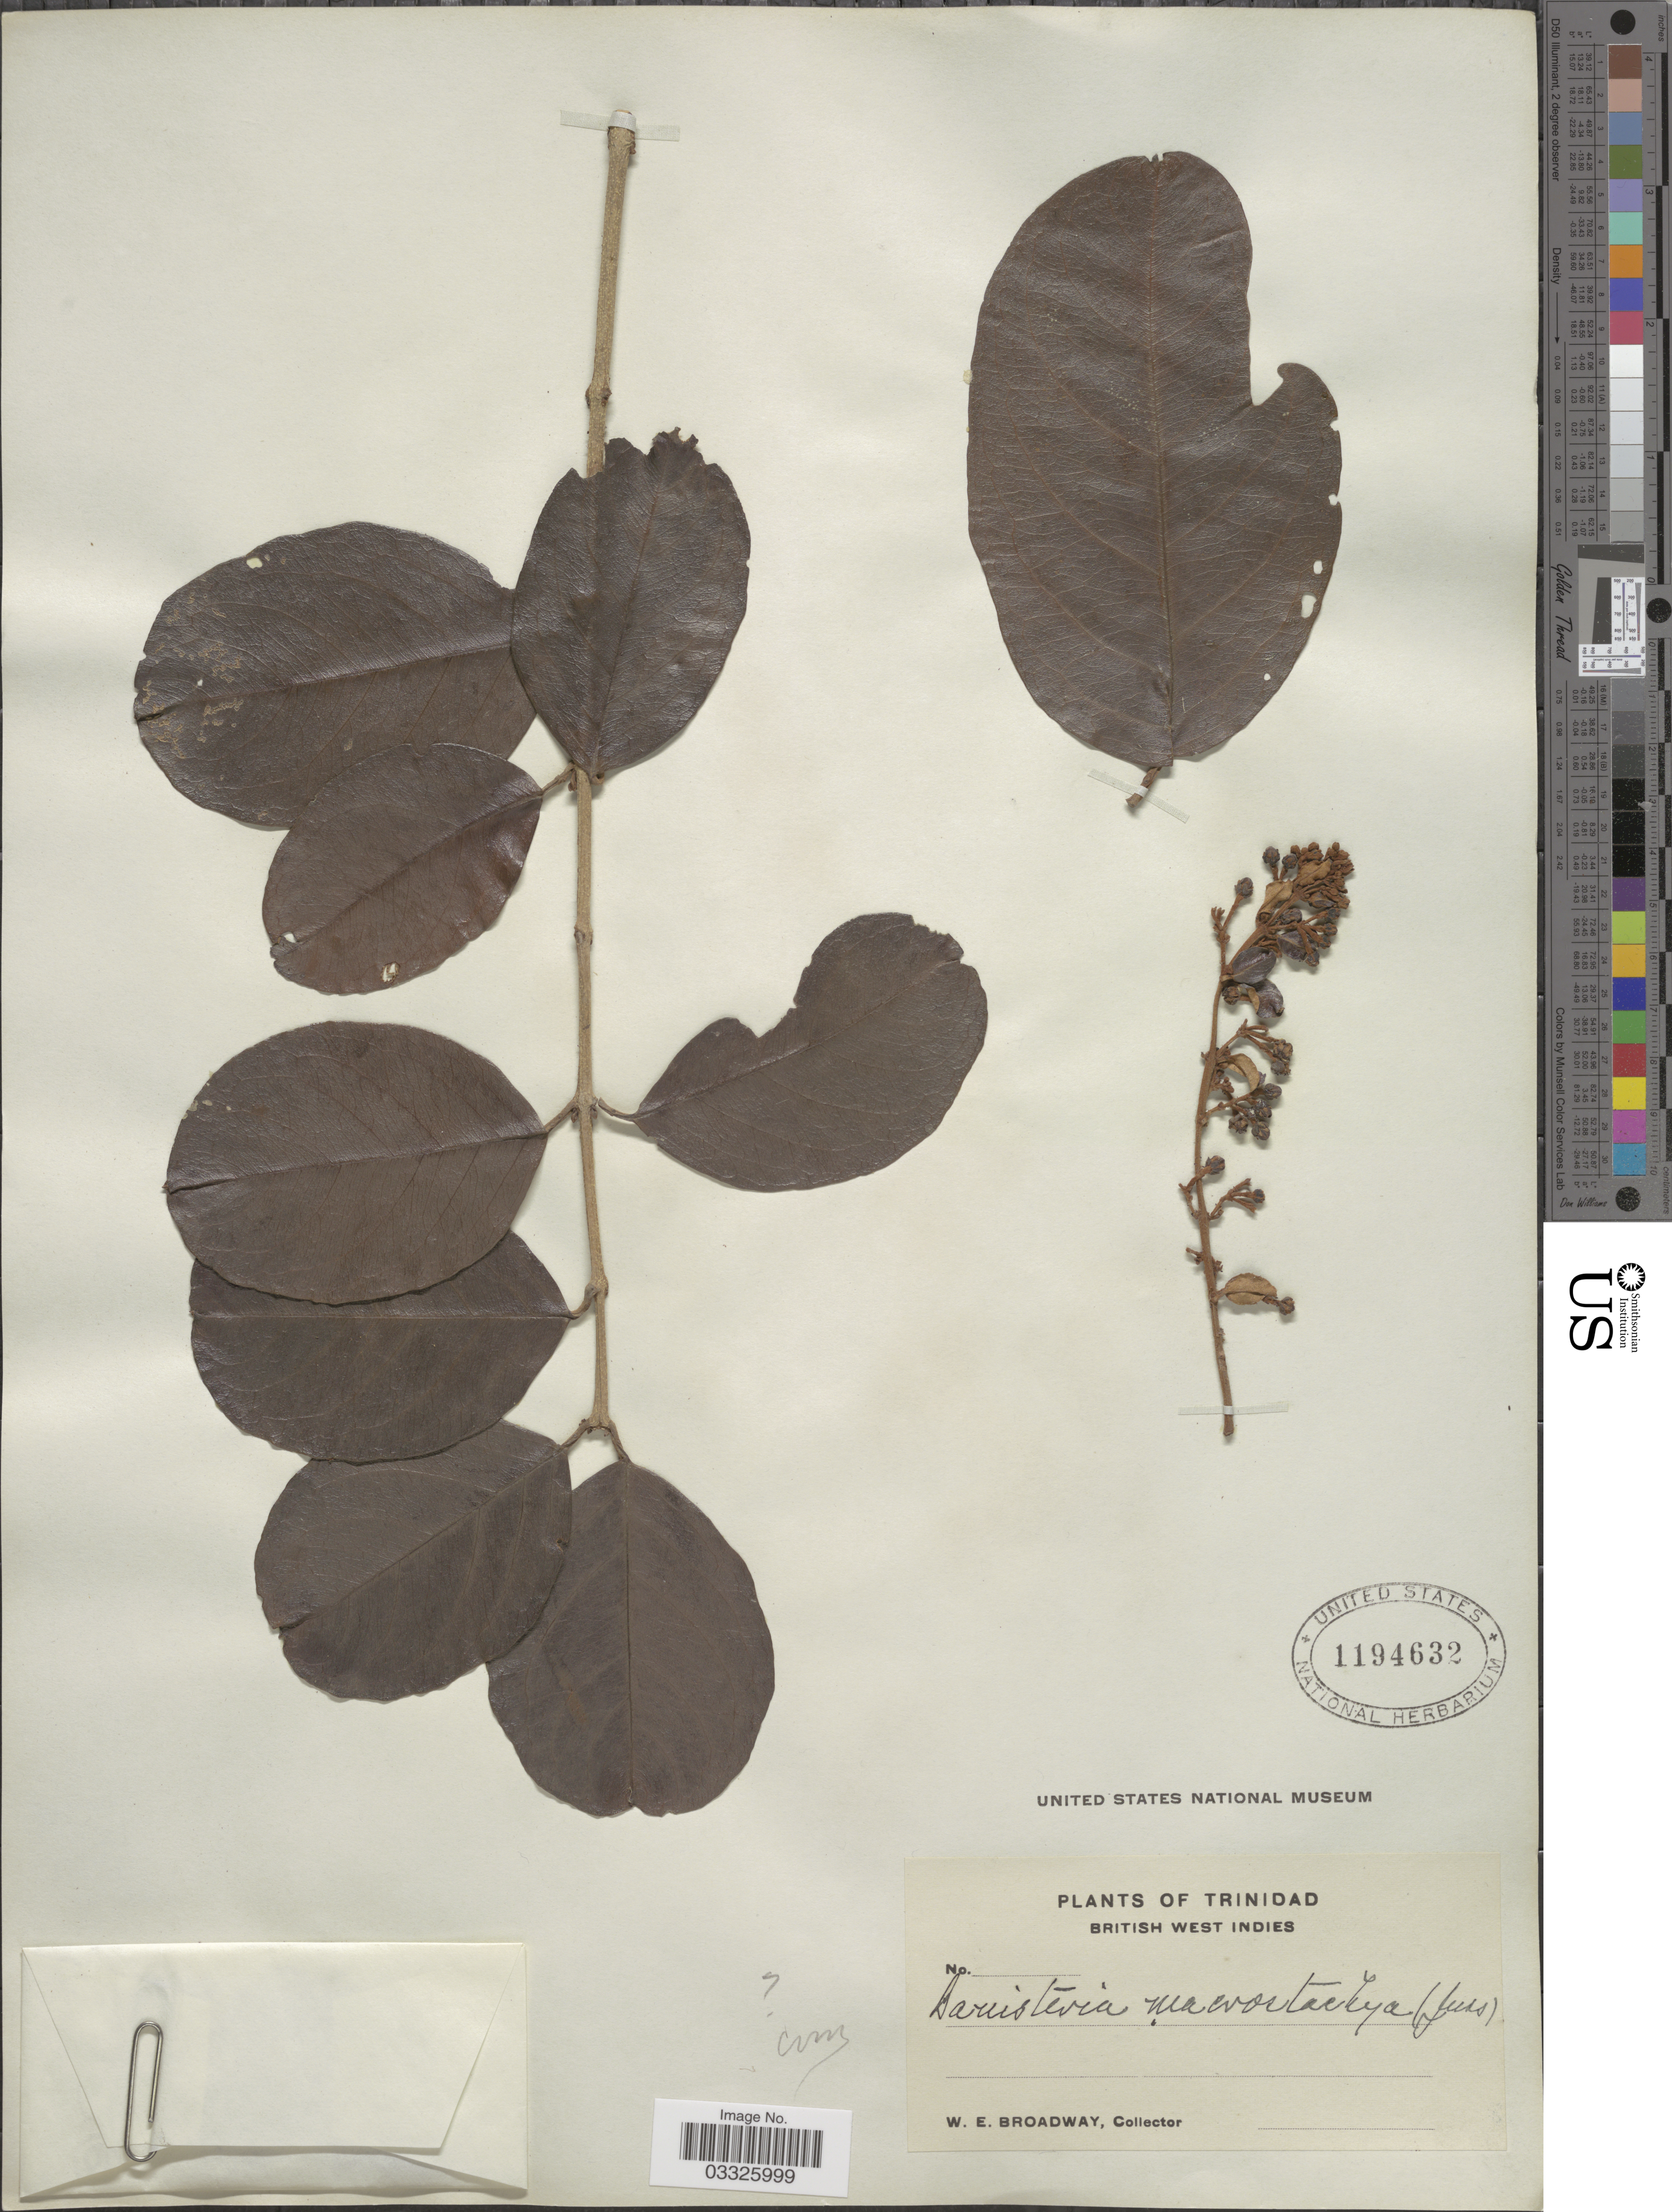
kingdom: Plantae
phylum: Tracheophyta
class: Magnoliopsida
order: Malpighiales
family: Malpighiaceae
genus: Heteropterys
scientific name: Heteropterys macrostachya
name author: A. Juss.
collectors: W. E. Broadway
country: Trinidad and Tobago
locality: Trinidad. British West Indies.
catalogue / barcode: US 1194632